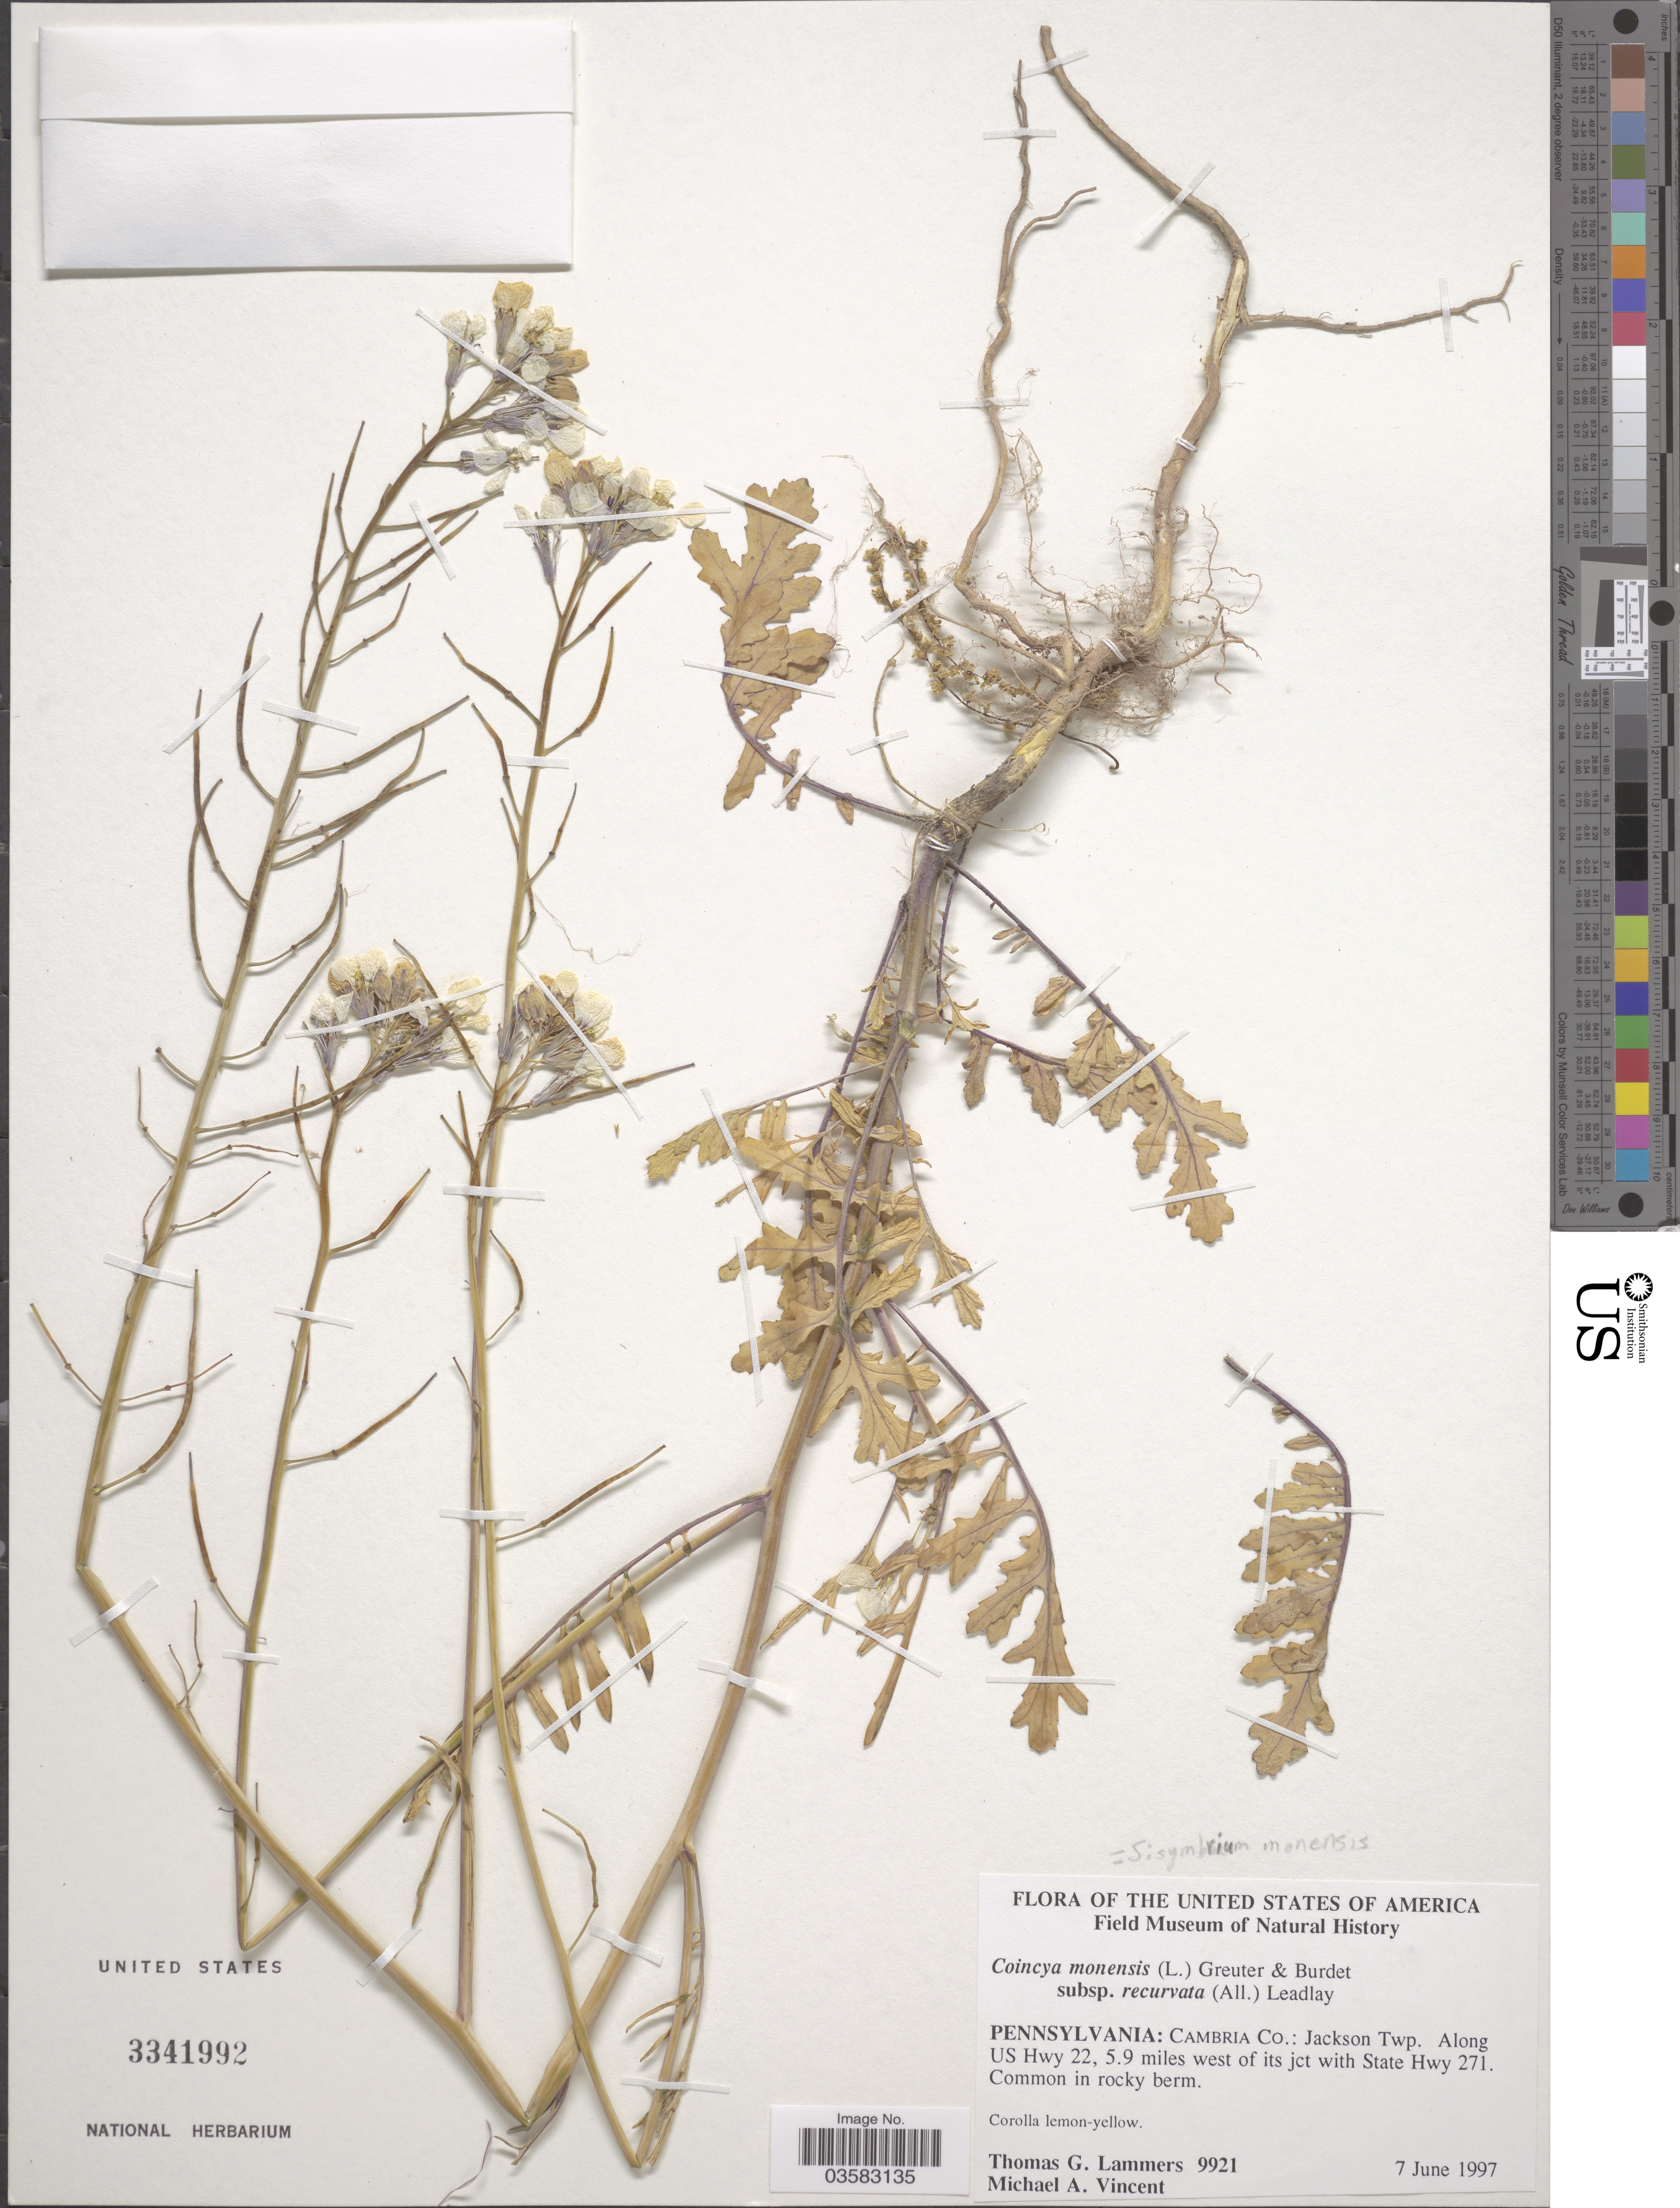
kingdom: Plantae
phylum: Tracheophyta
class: Magnoliopsida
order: Brassicales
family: Brassicaceae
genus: Sisymbrium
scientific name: Sisymbrium monense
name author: L.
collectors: T. G. Lammers & M. A. Vincent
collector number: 9921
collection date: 1997-06-07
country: United States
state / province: Pennsylvania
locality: Cambria Co.: Jackson Twp. Along US Hwy 22, 55.9 miles west of its jct with State Hwy 271.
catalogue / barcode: US 3341992